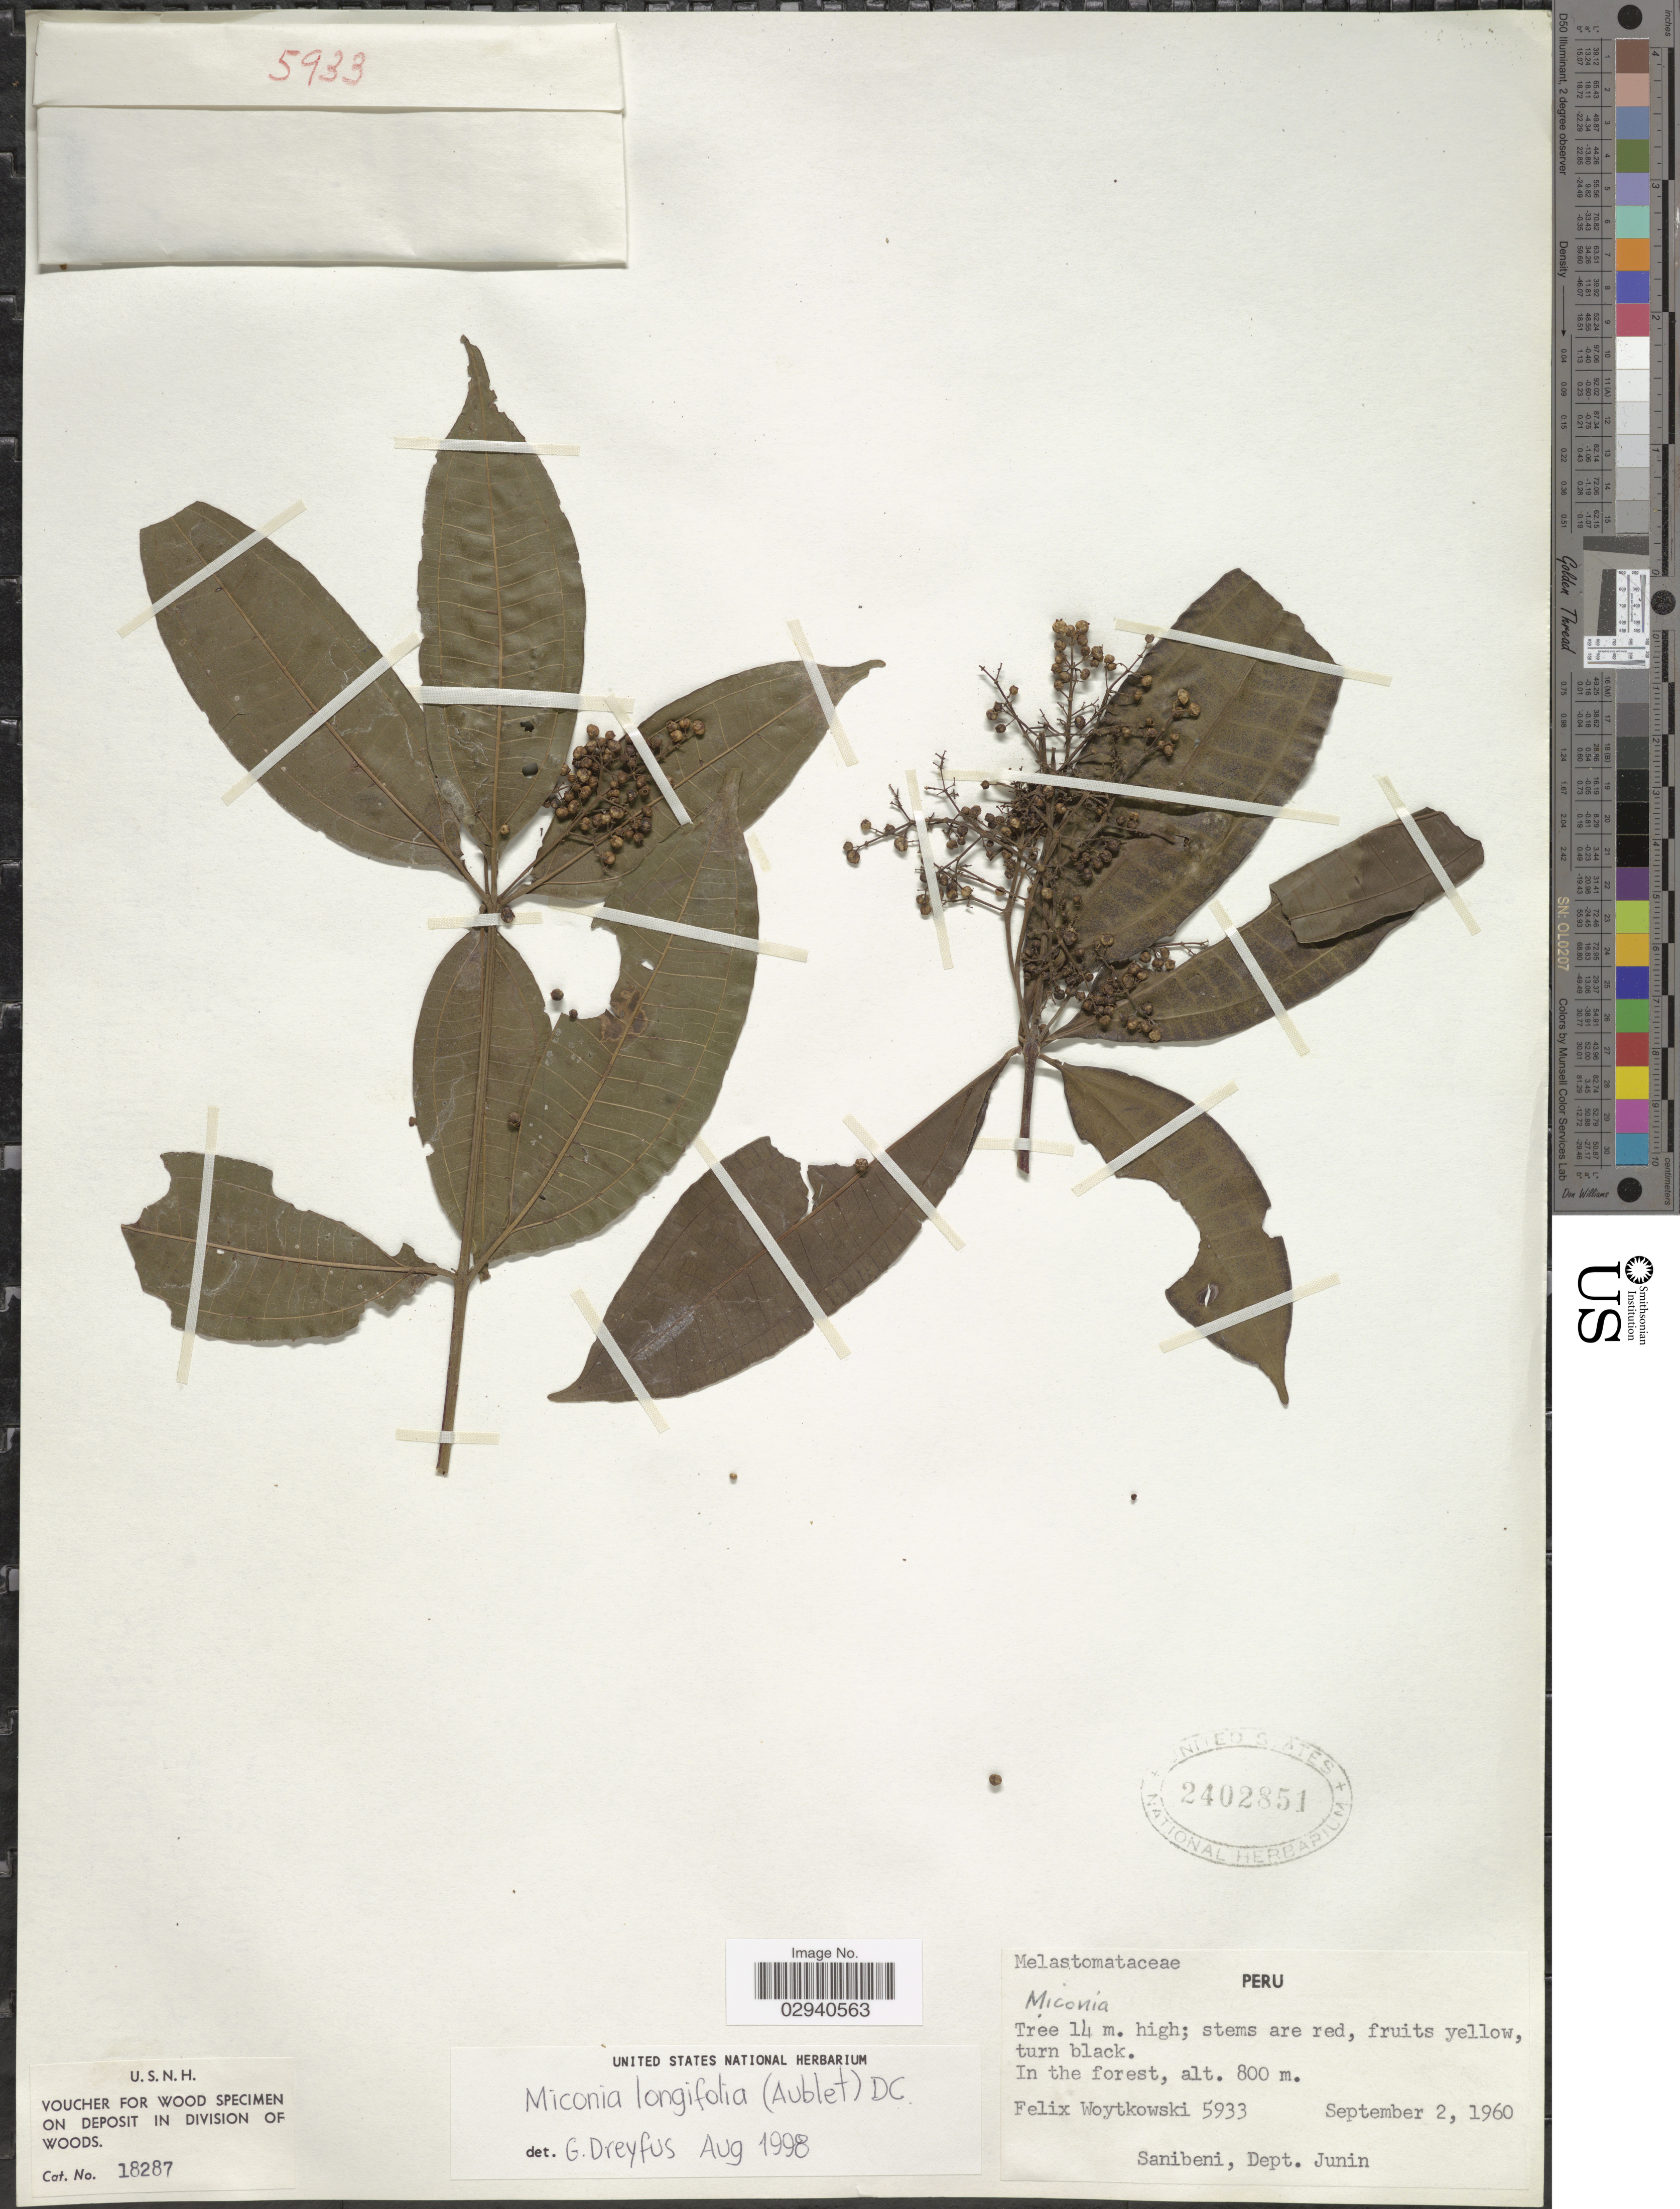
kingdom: Plantae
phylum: Tracheophyta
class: Magnoliopsida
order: Myrtales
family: Melastomataceae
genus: Miconia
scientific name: Miconia longifolia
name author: (Aubl.) DC.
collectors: F. Woytkowski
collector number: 5933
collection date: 1960-09-02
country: Peru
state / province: Junín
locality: Sanibeni, Dept. Junin.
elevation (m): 800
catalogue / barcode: US 2402851